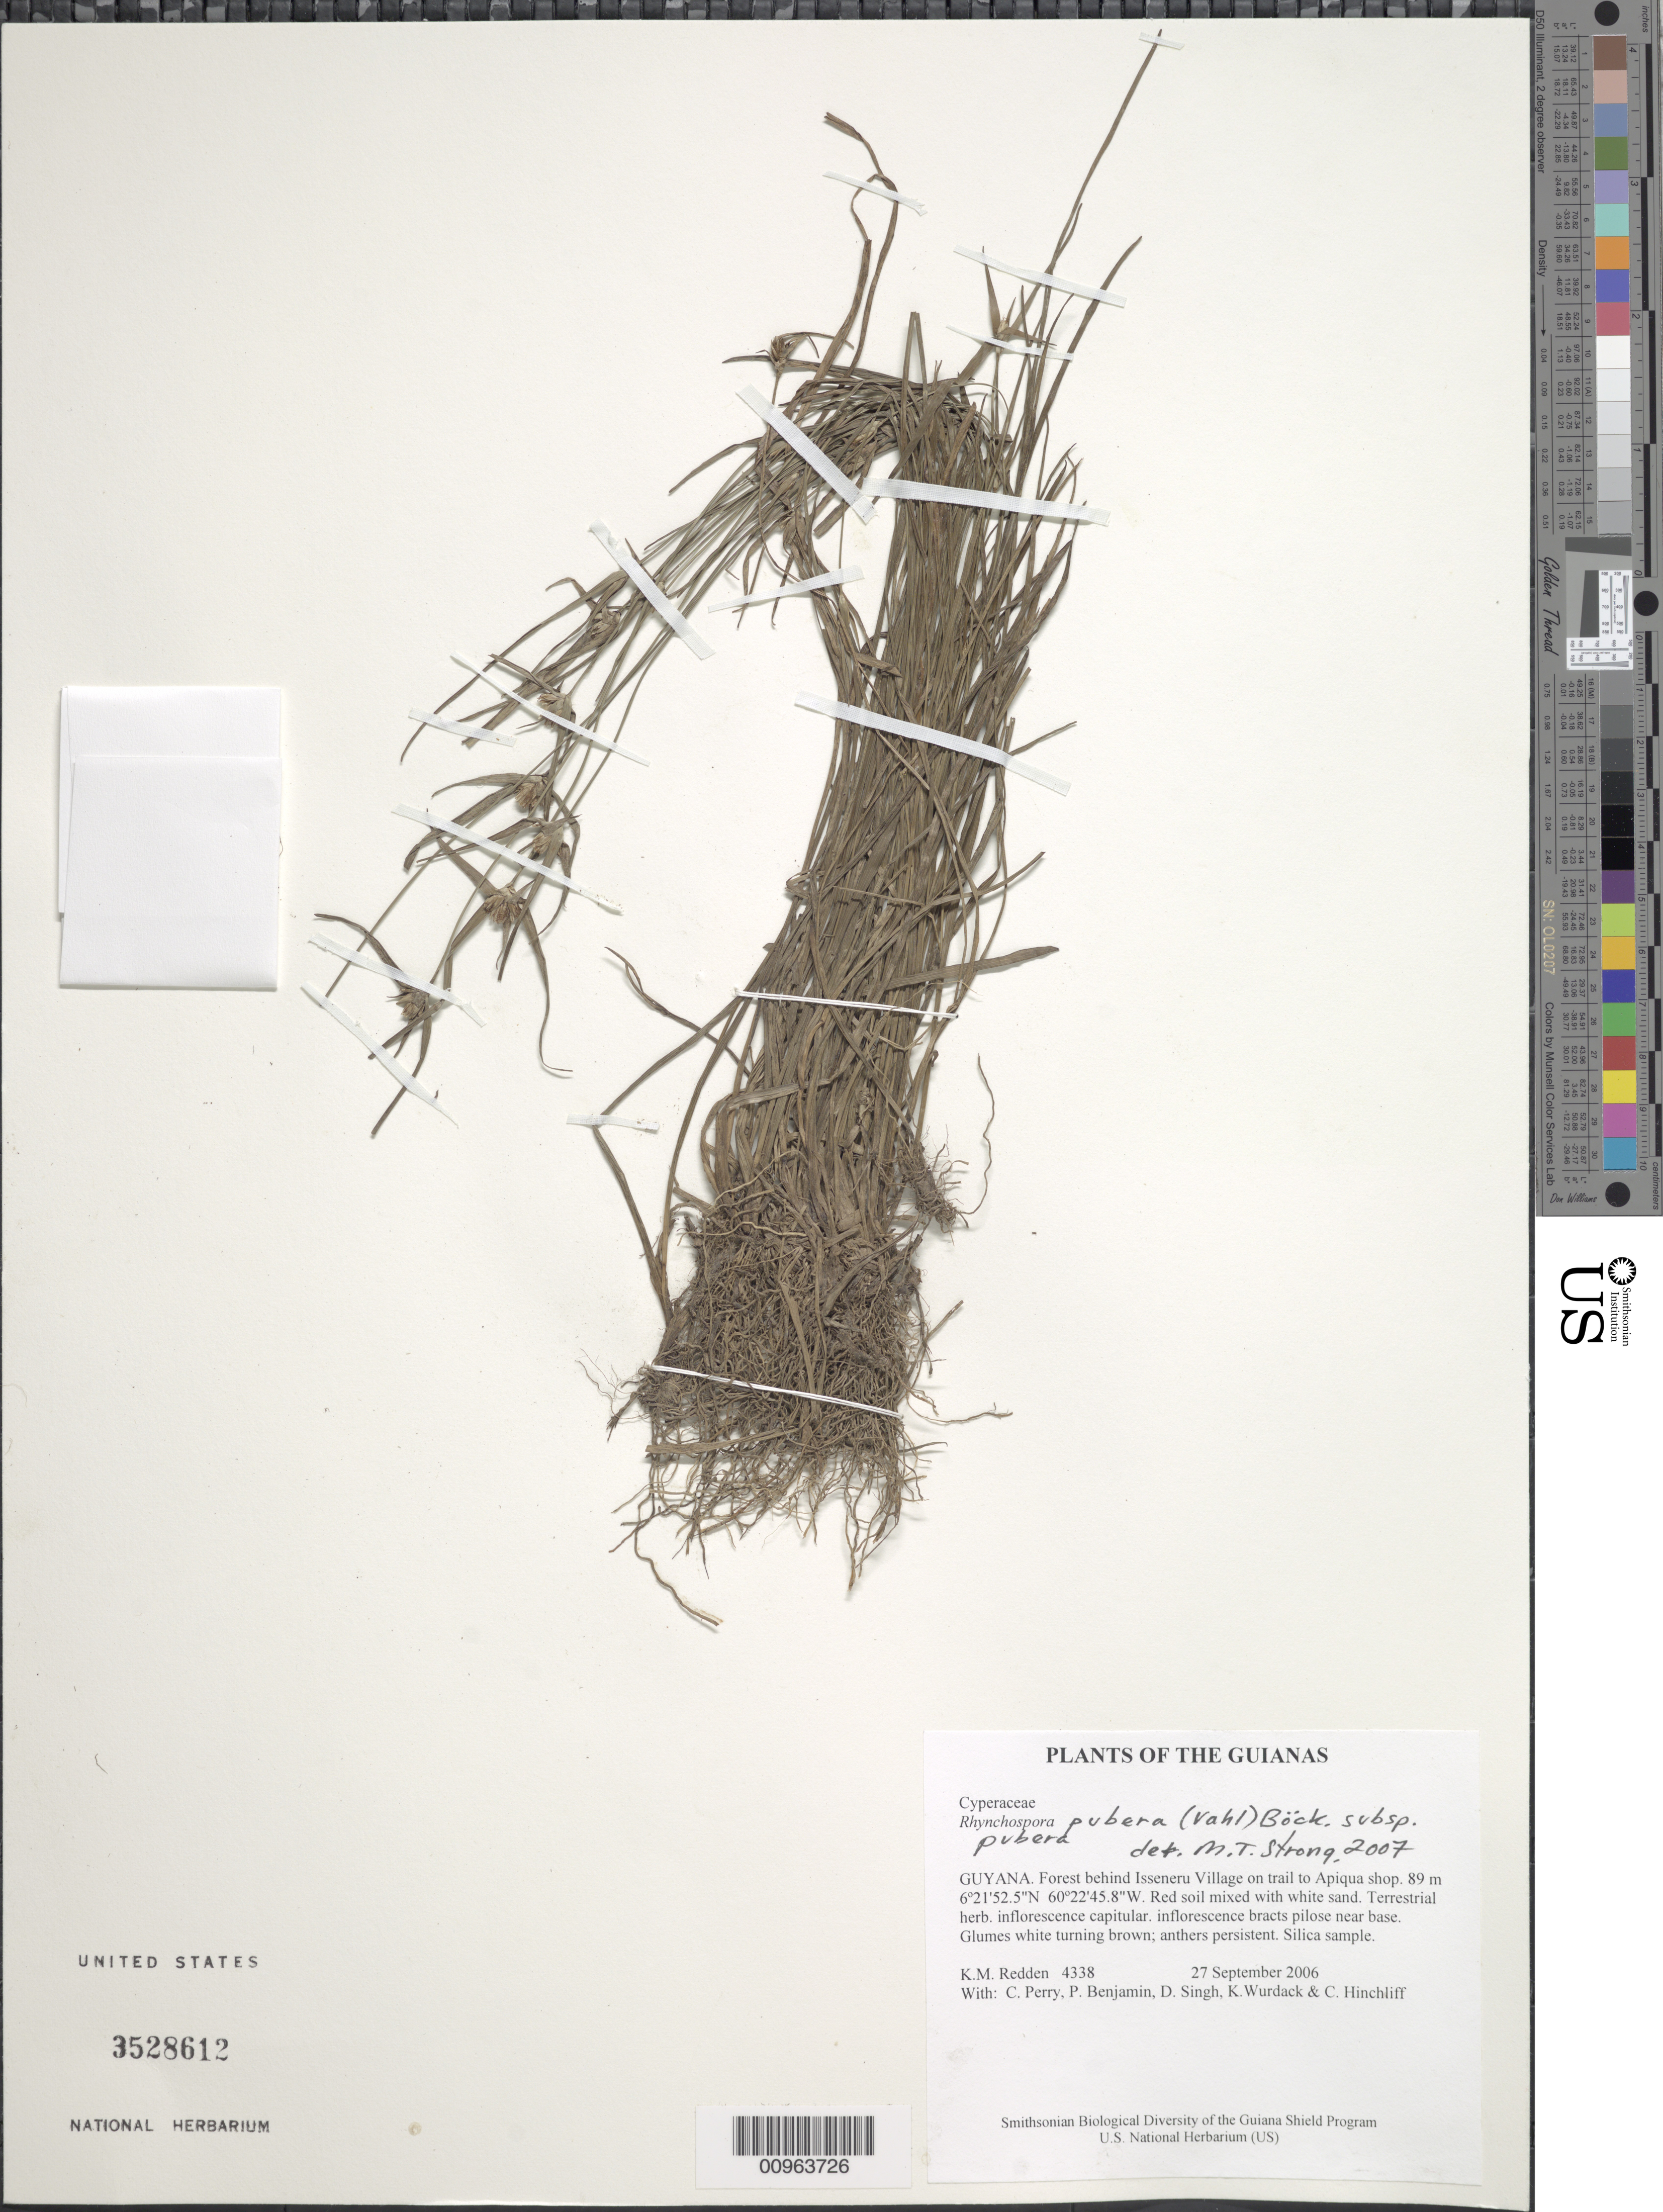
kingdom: Plantae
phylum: Tracheophyta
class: Liliopsida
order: Poales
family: Cyperaceae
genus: Rhynchospora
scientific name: Rhynchospora pubera subsp. pubera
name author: (Vahl) Boeckeler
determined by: Strong, M. T., (US), Smithsonian Institution - National Museum of Natural History (UNITED STATES)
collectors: K. M. Redden, C. Perry, P. Benjamin, D. Singh, K. Wurdack & C. E. Hinchliff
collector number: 4338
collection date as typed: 27 September 2006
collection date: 2006-09-27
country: Guyana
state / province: Cuyuni-Mazaruni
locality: Forest behind Isseneru Village on trail to Apiqua shop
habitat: Red soil mixed with white sand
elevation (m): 89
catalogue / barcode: US 3528612